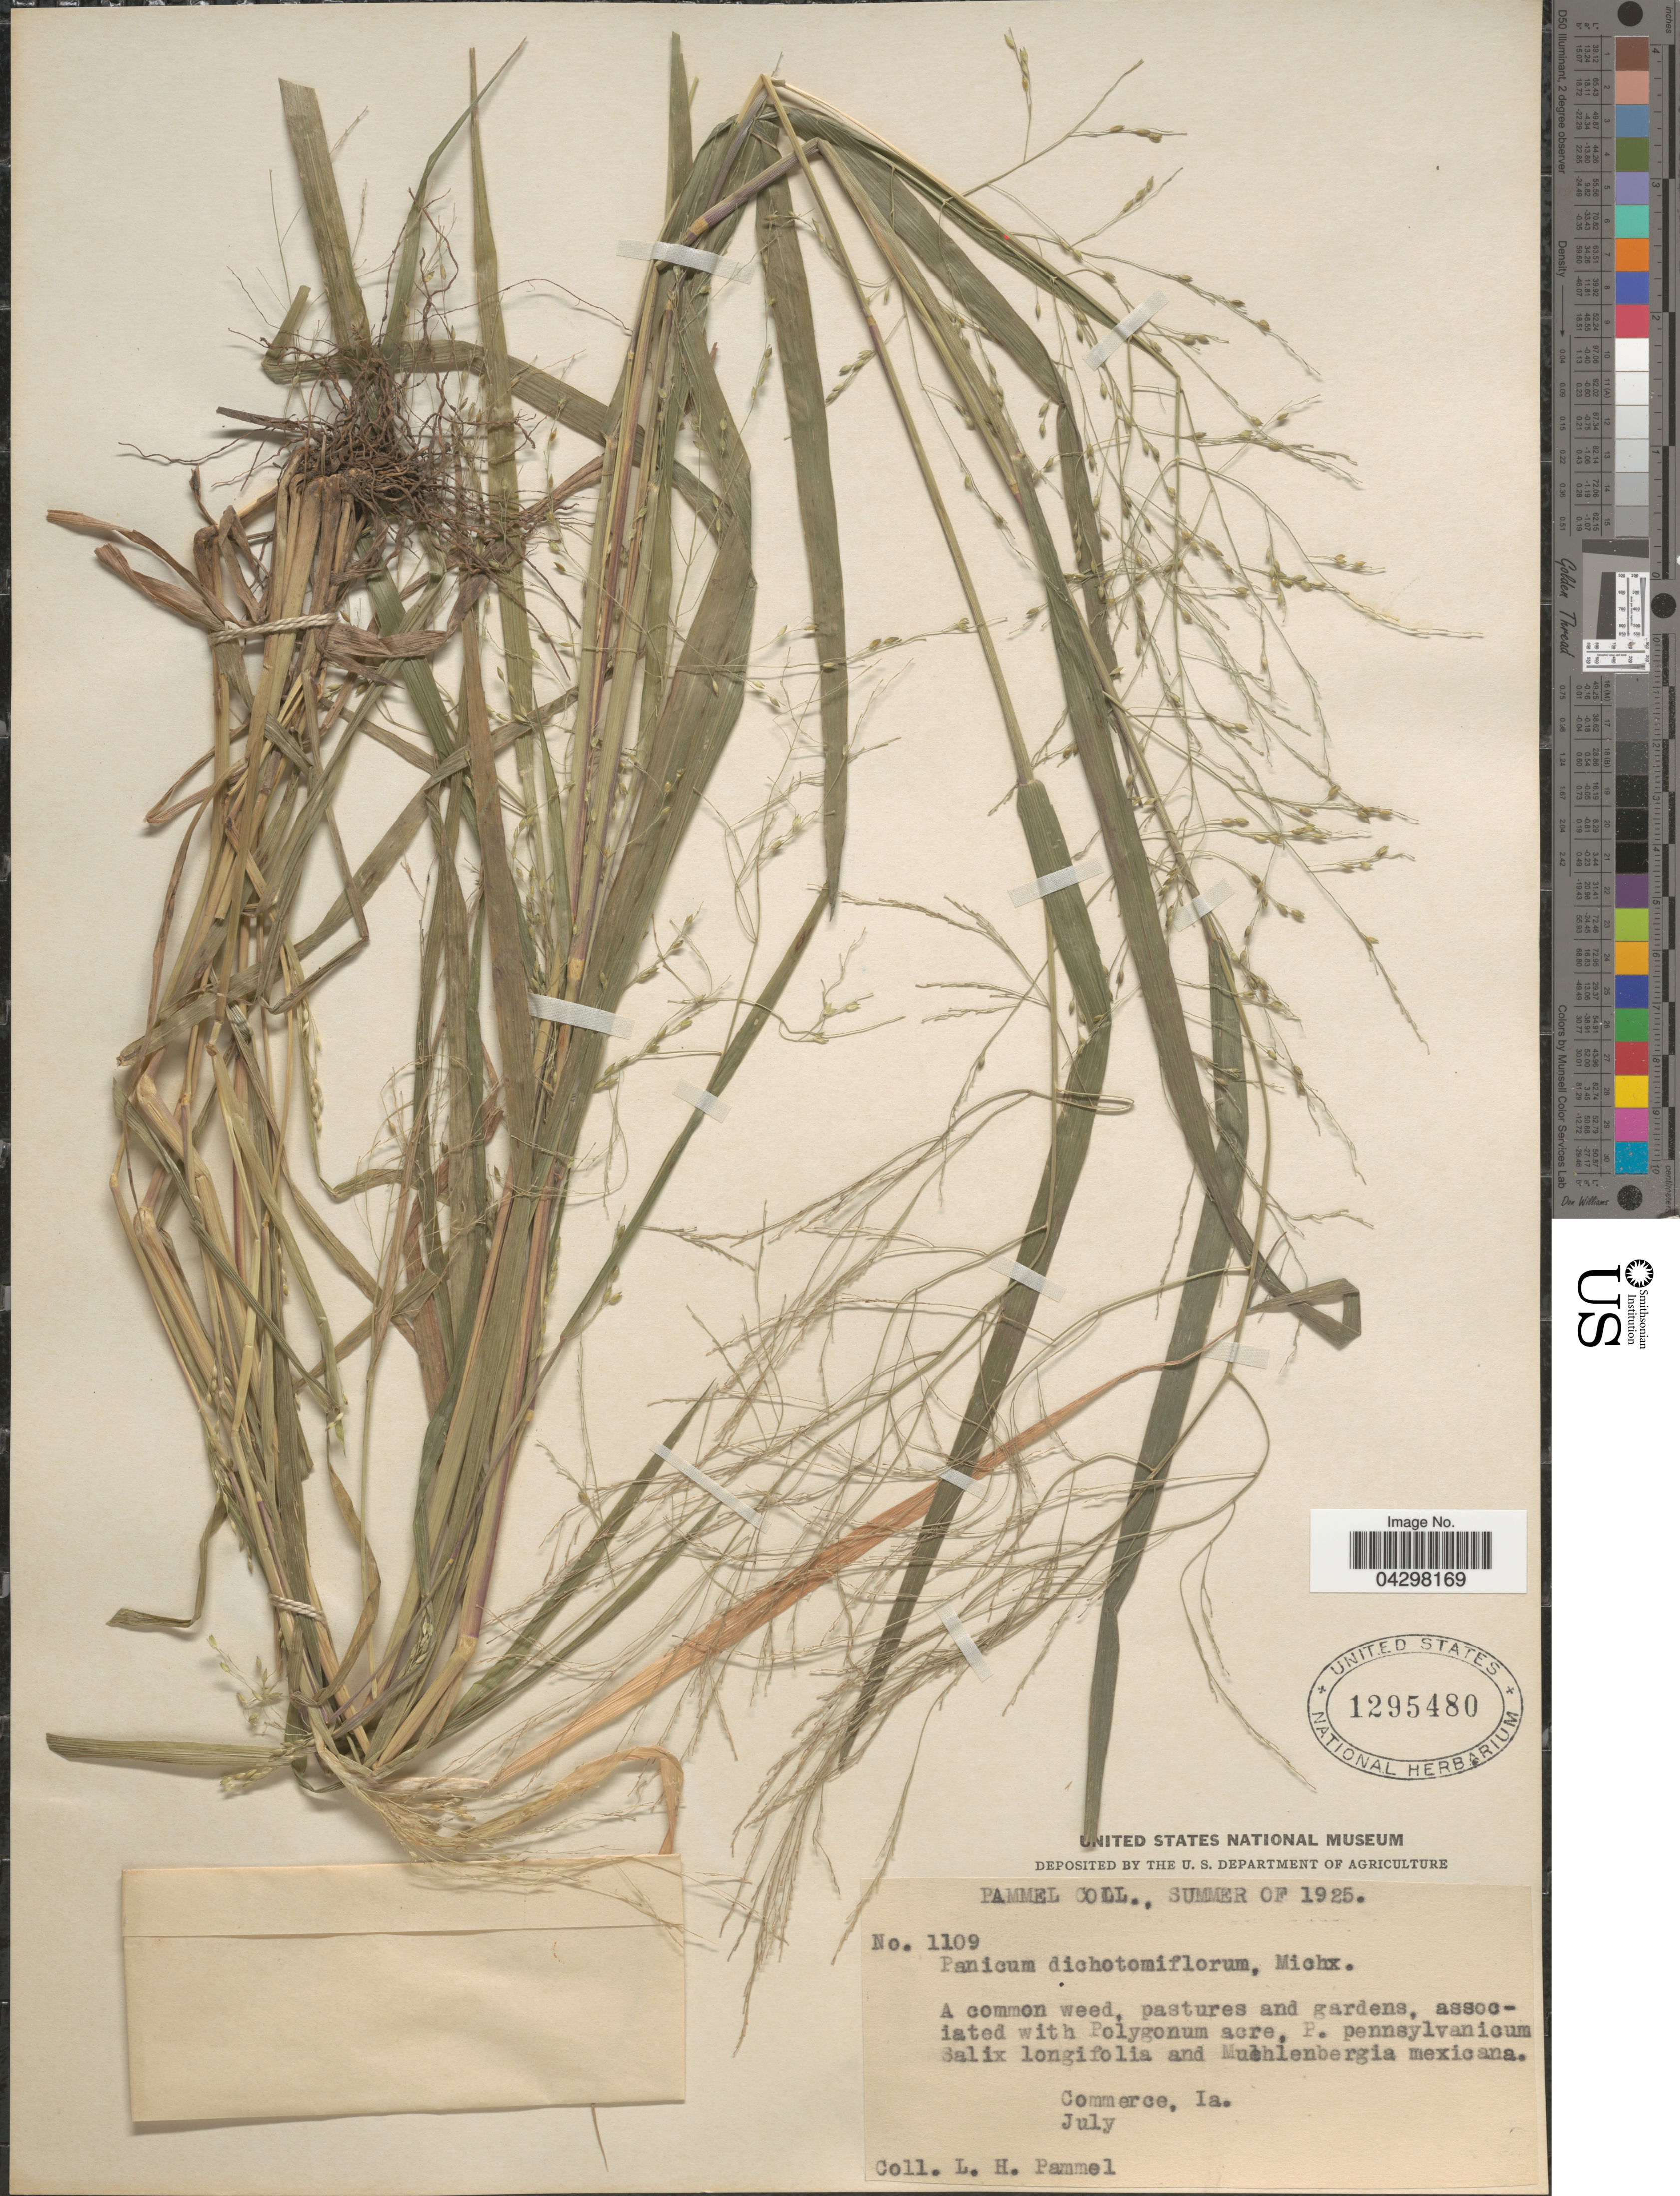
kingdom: Plantae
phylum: Tracheophyta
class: Liliopsida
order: Poales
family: Poaceae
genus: Panicum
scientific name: Panicum dichotomiflorum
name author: Michx.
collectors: L. Pammel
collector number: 1109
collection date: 1925-07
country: United States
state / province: Iowa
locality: Commerce.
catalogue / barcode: US 1295480